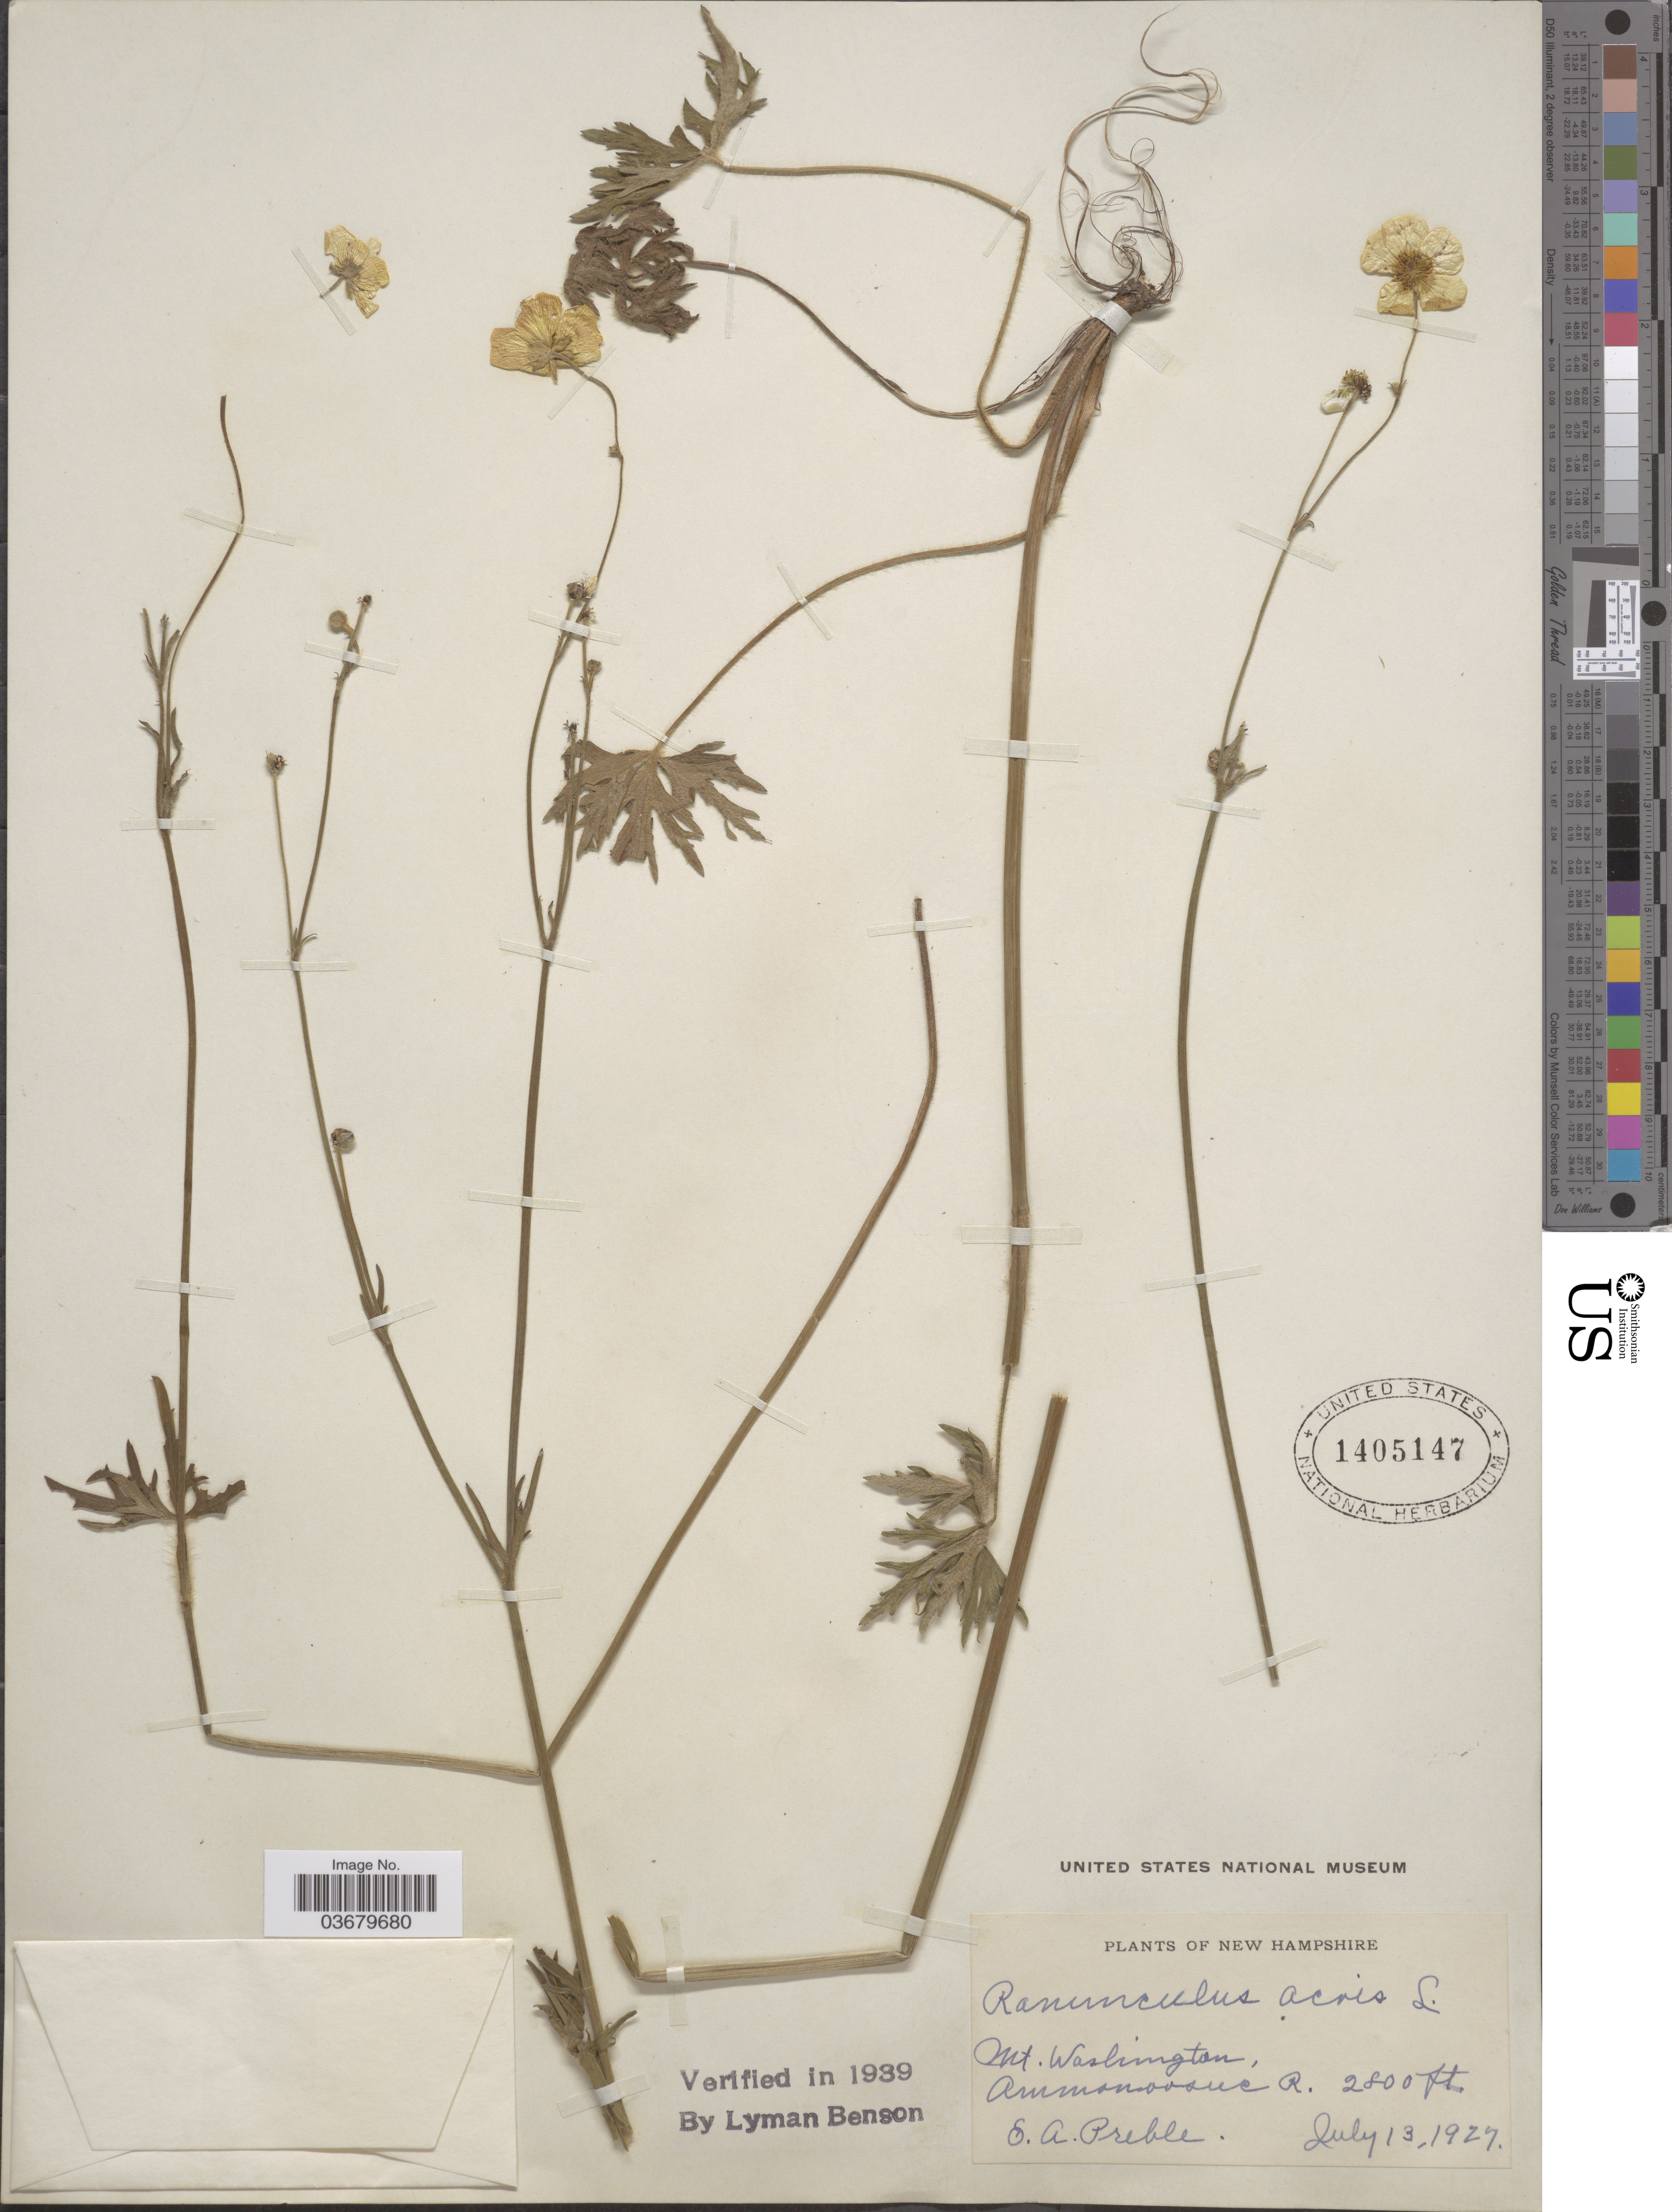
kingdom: Plantae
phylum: Tracheophyta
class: Magnoliopsida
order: Ranunculales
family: Ranunculaceae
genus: Ranunculus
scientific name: Ranunculus acris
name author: L.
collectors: E. Preble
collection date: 1927-07-13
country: United States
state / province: New Hampshire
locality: Mt. Washington. Ammonoosuc R.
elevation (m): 853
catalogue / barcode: US 1405147